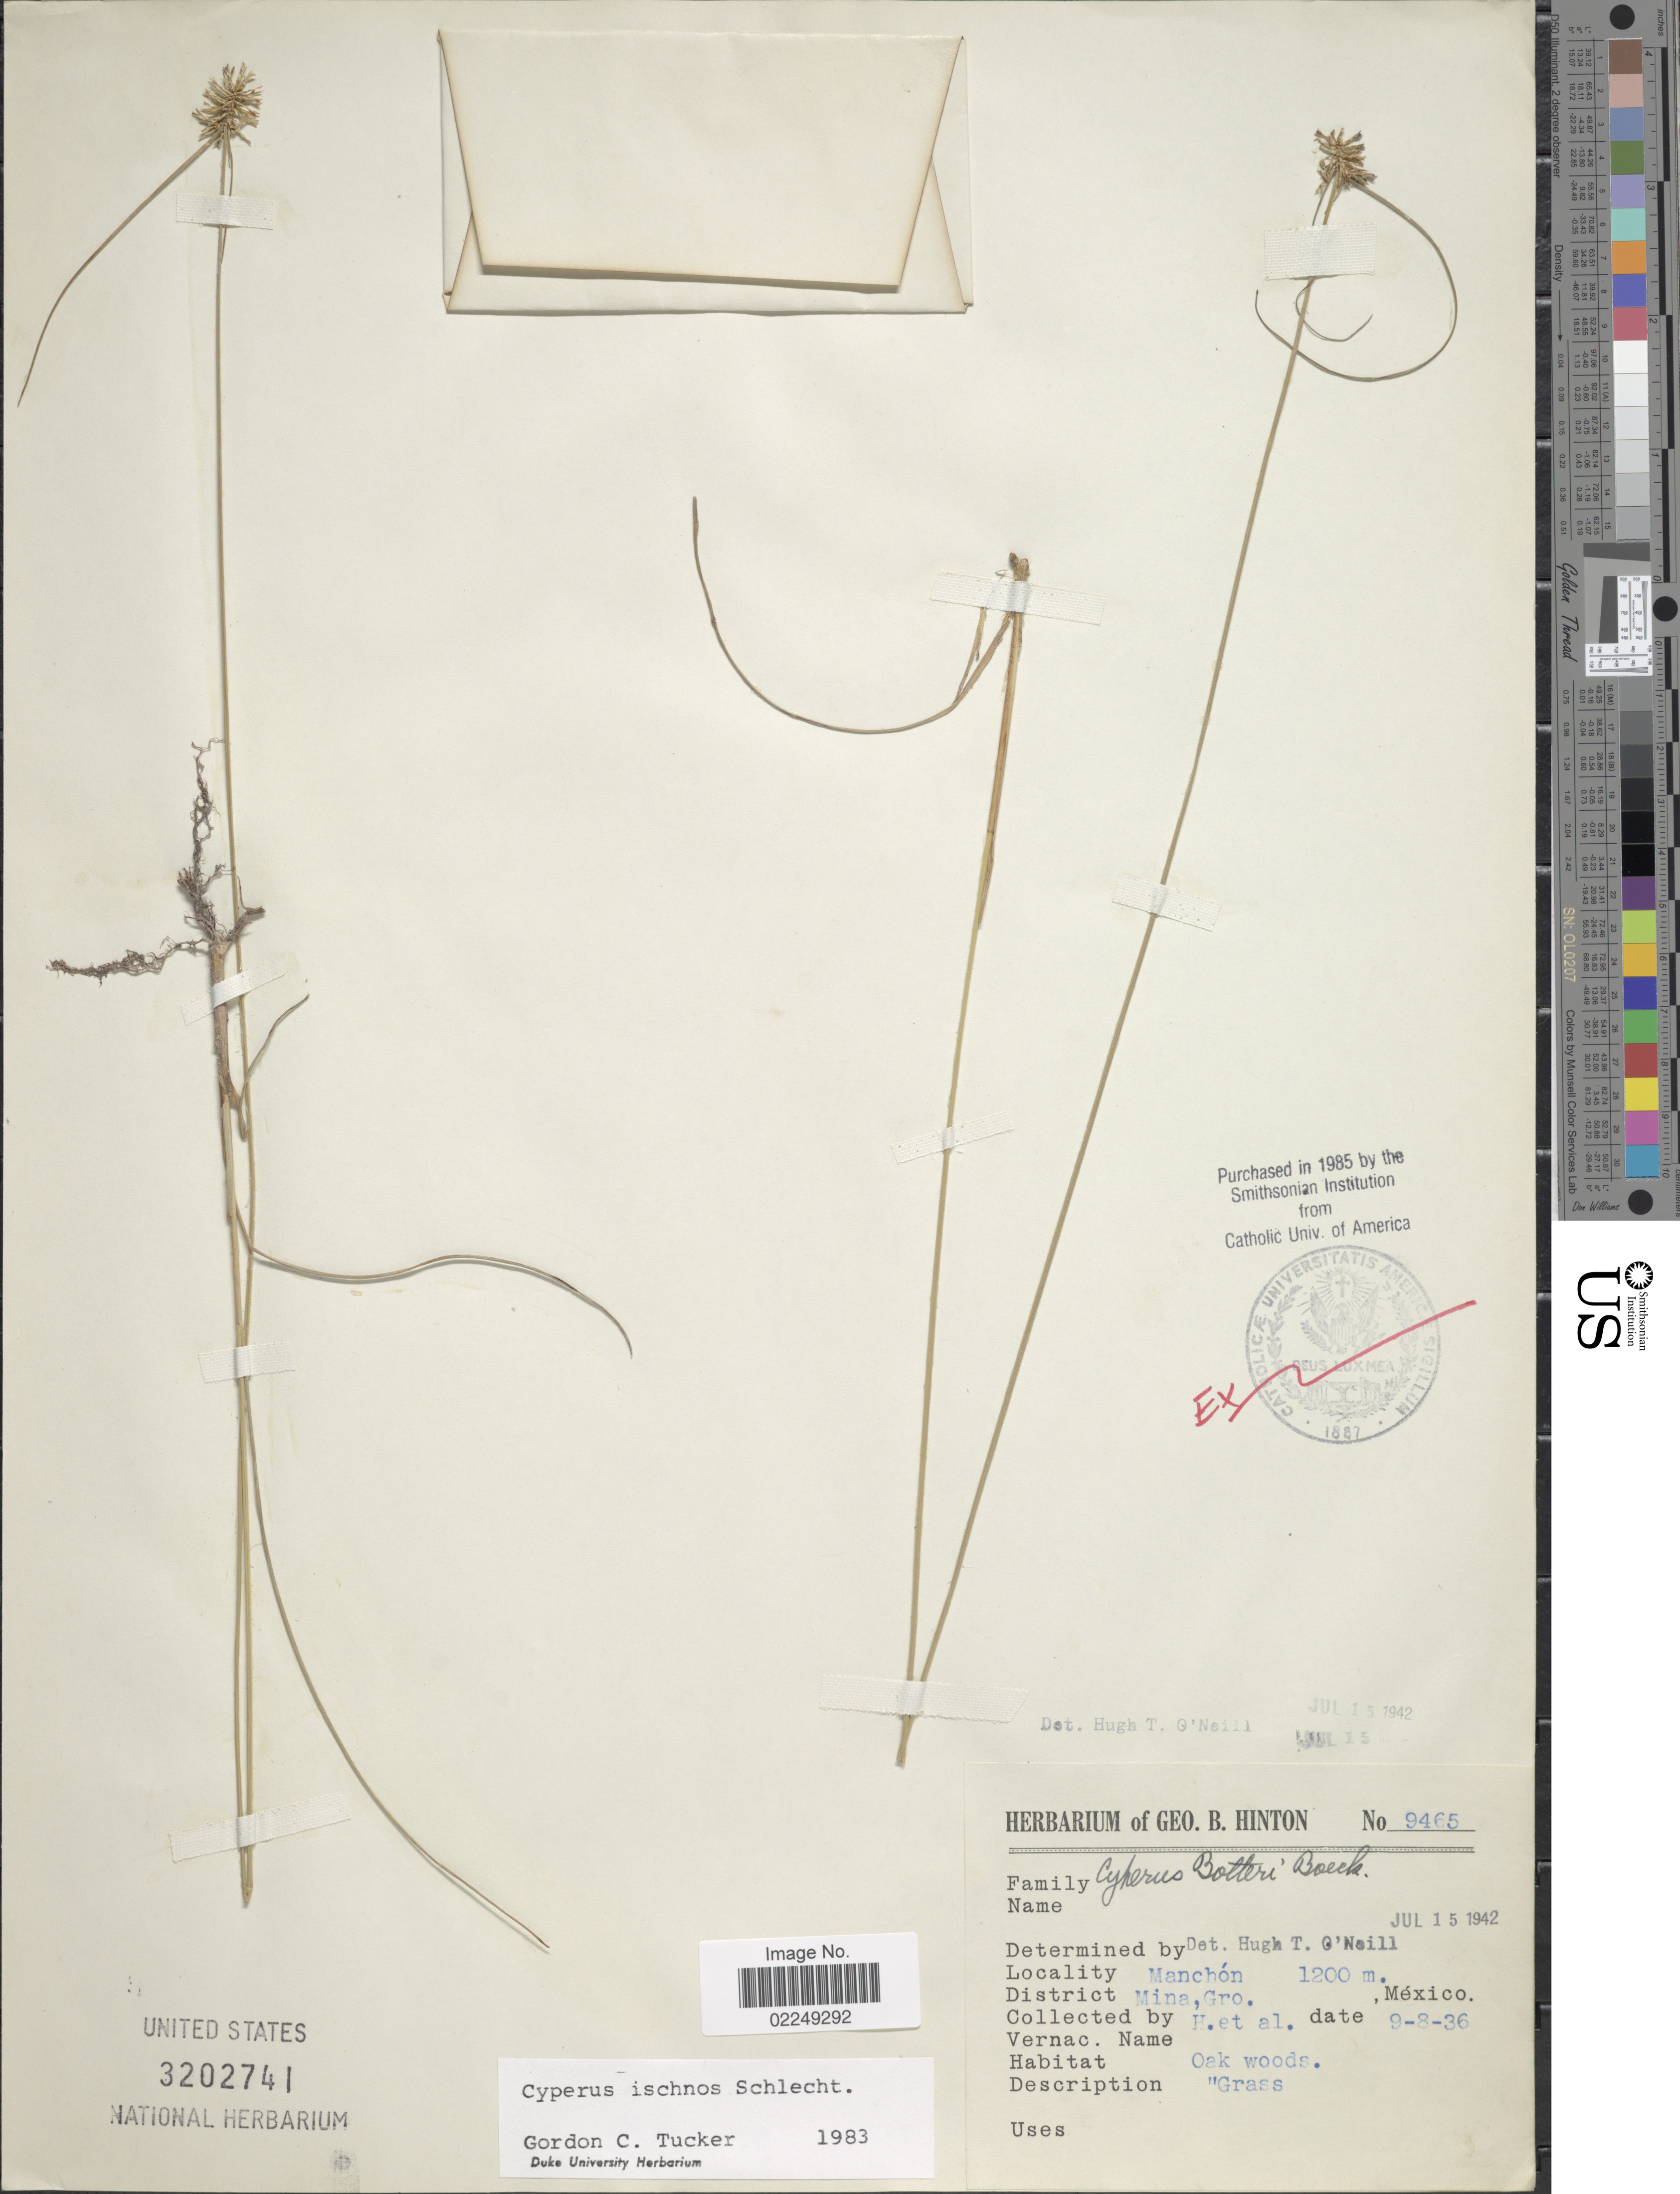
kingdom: Plantae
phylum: Tracheophyta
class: Liliopsida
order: Poales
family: Cyperaceae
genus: Cyperus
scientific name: Cyperus ischnos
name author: Schltdl.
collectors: G. B. Hinton & et al.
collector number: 9465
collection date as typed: Transcribed d/m/y: 9/8/36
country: Mexico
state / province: Guerrero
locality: Manchon, District Mina, Gro., Mexico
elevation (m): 1200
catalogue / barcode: US 3202741